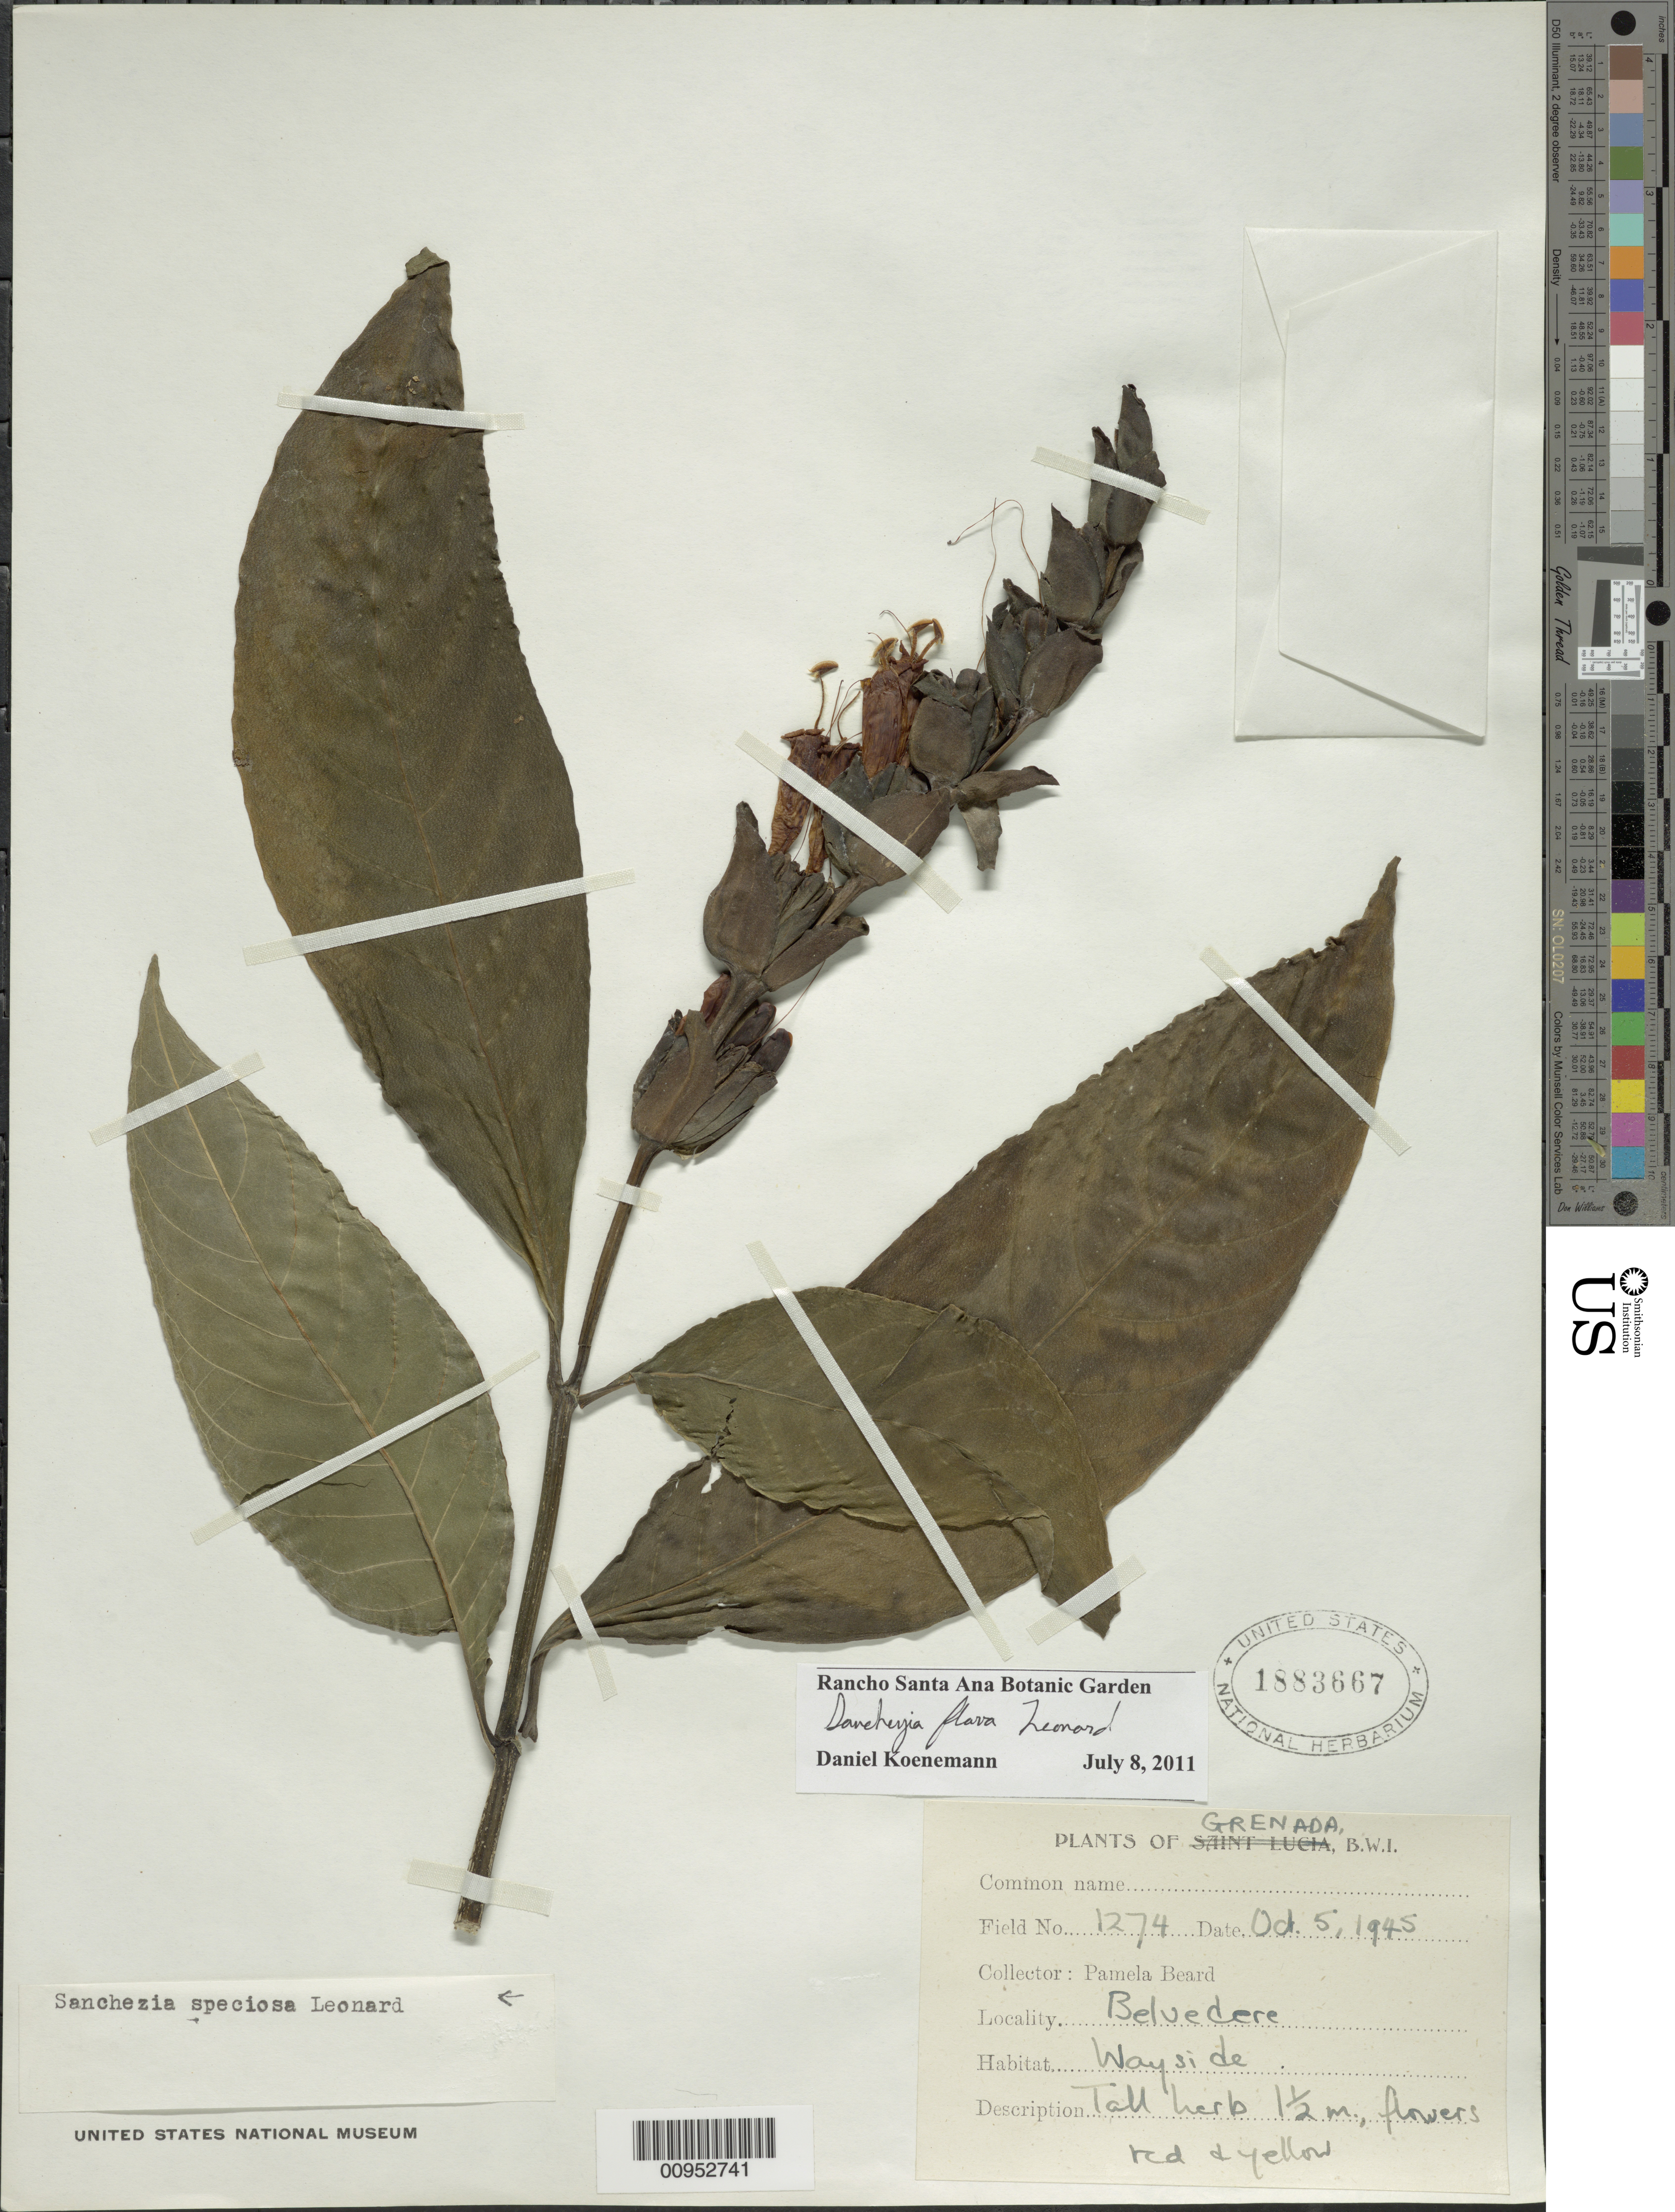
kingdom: Plantae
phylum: Tracheophyta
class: Magnoliopsida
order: Lamiales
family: Acanthaceae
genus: Sanchezia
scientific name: Sanchezia oblonga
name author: Ruiz & Pav.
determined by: Azevedo, Igor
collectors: P. Beard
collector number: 1274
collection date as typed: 05 Oct 1945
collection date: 1945-10-05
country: Grenada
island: Grenada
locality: Belvedere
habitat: Wayside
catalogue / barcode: US 1883667